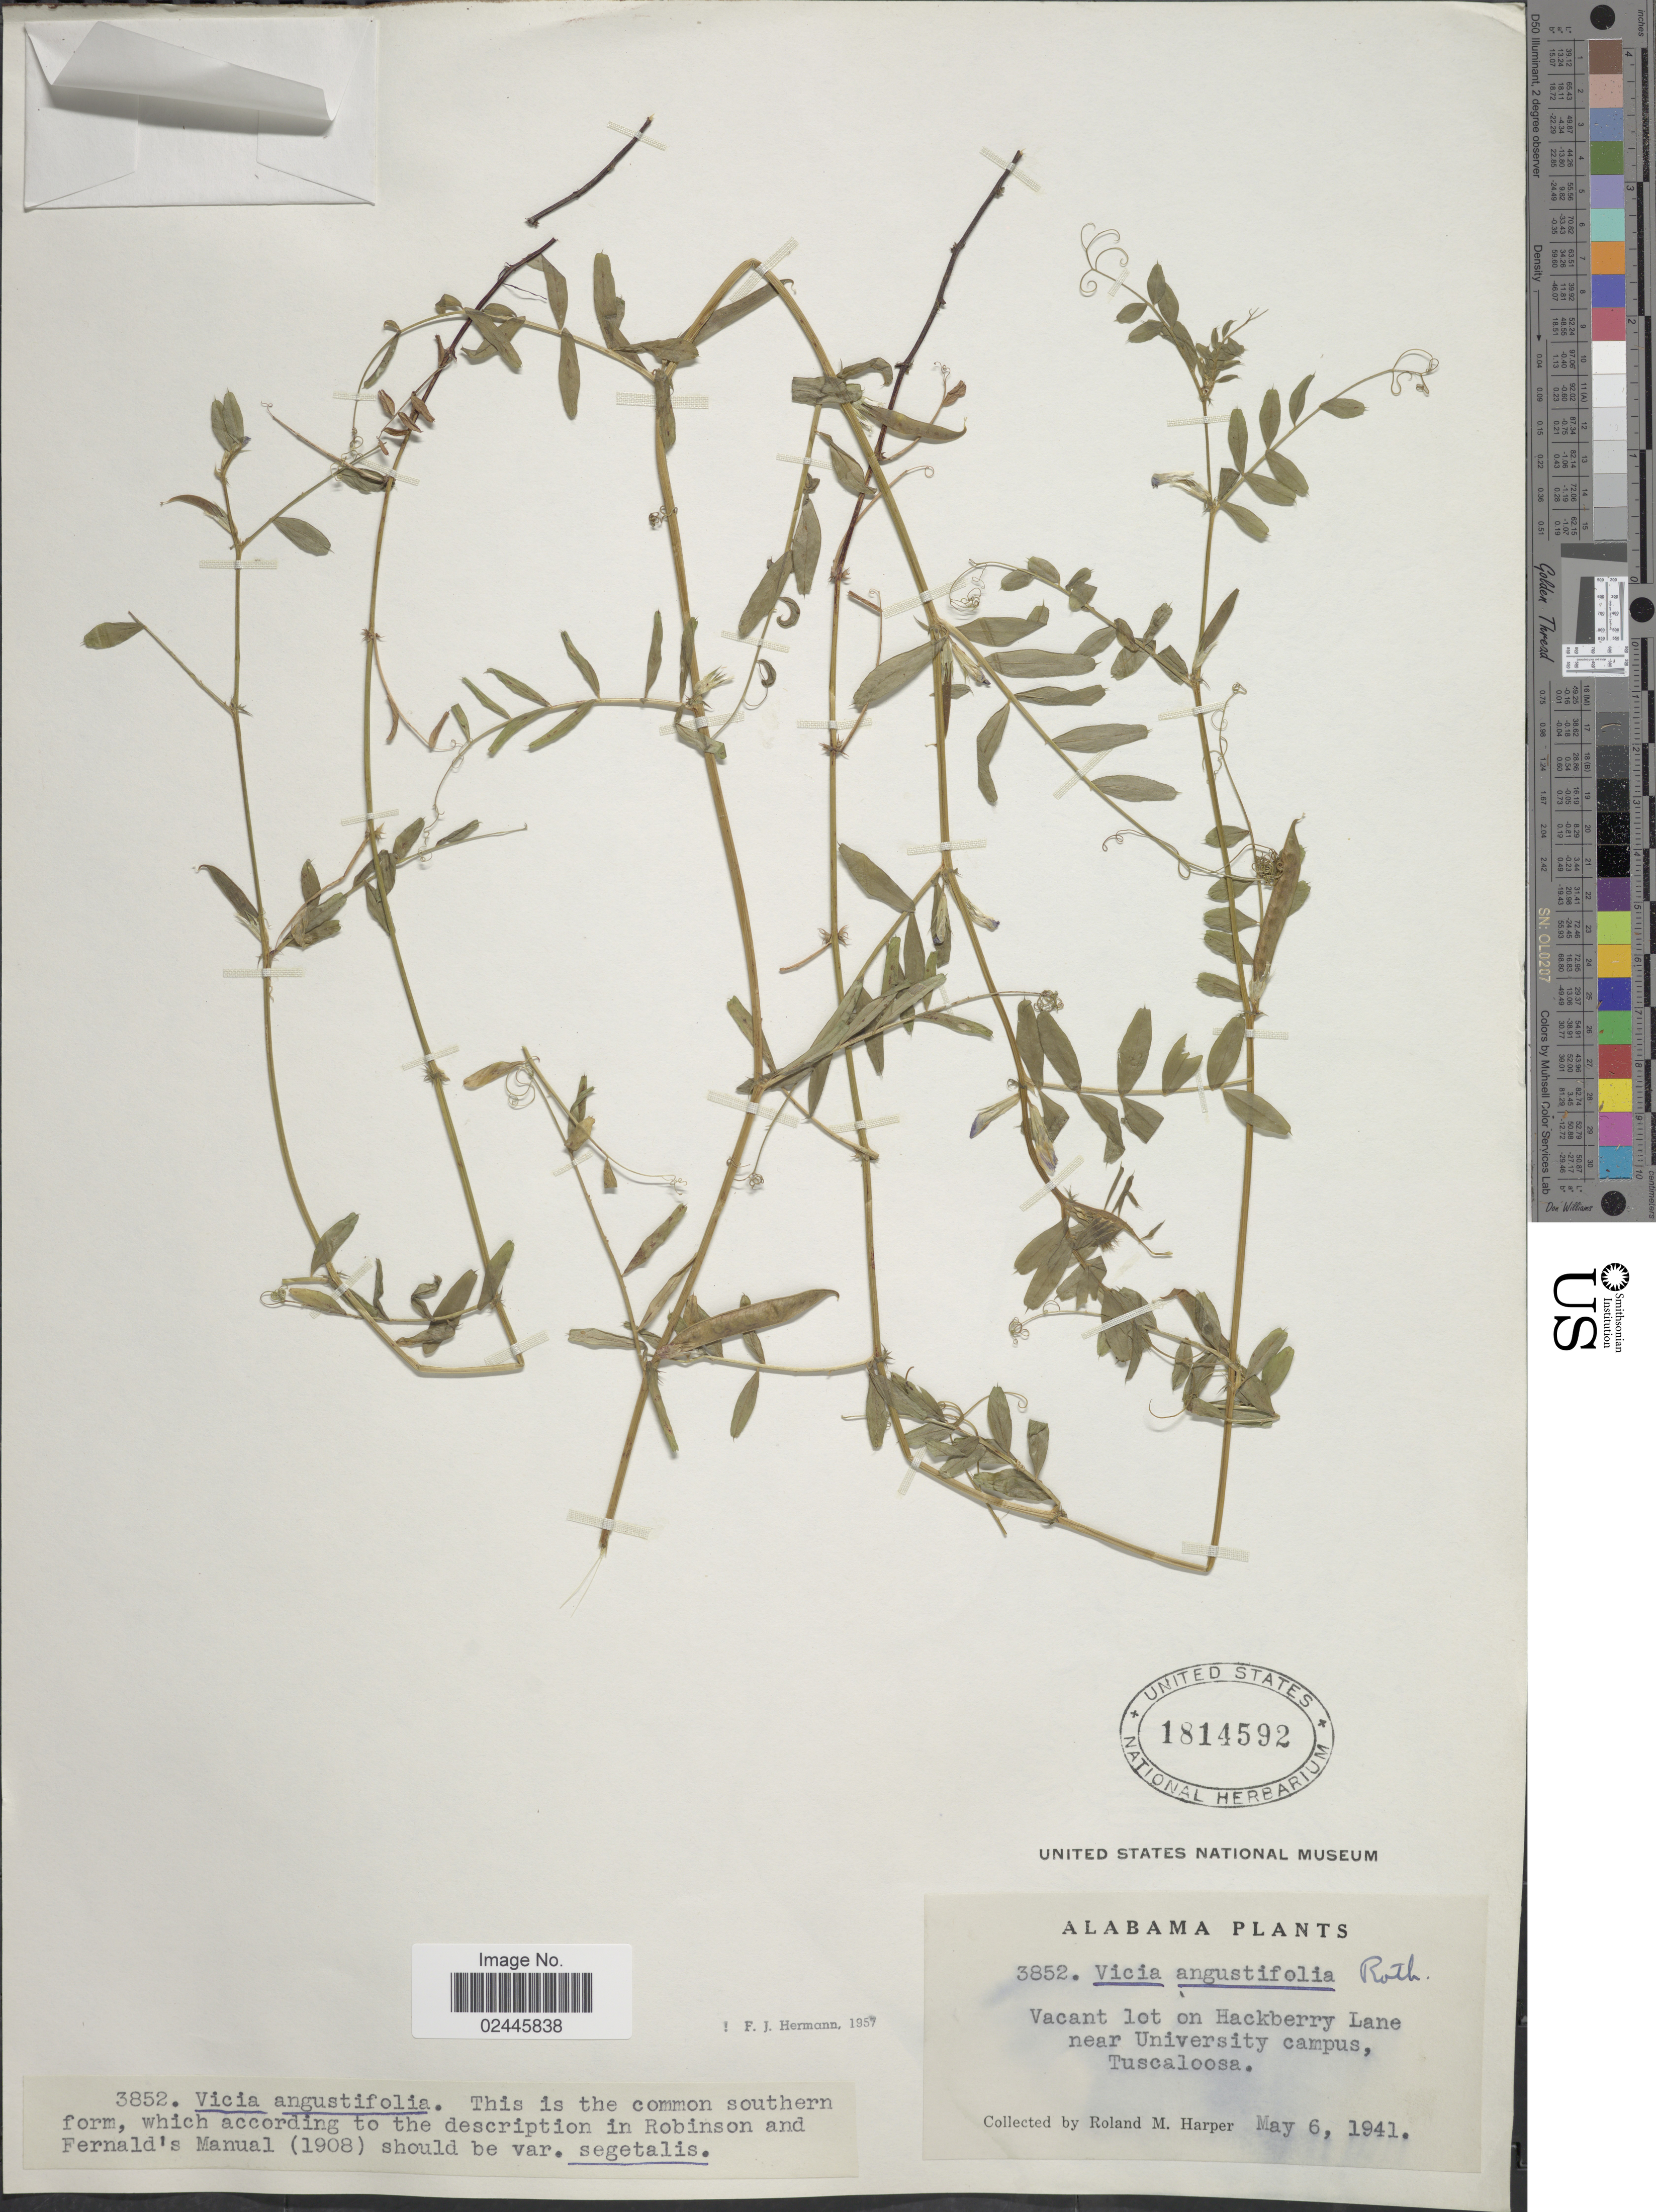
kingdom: Plantae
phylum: Tracheophyta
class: Magnoliopsida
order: Fabales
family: Fabaceae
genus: Vicia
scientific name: Vicia angustifolia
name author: L.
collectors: R. M. Harper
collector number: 3852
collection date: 1941-05-06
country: United States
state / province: Alabama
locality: Alabama. Vacant lot on Hackberry Lane near University campus, Tuscaloosa.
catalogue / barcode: US 1814592